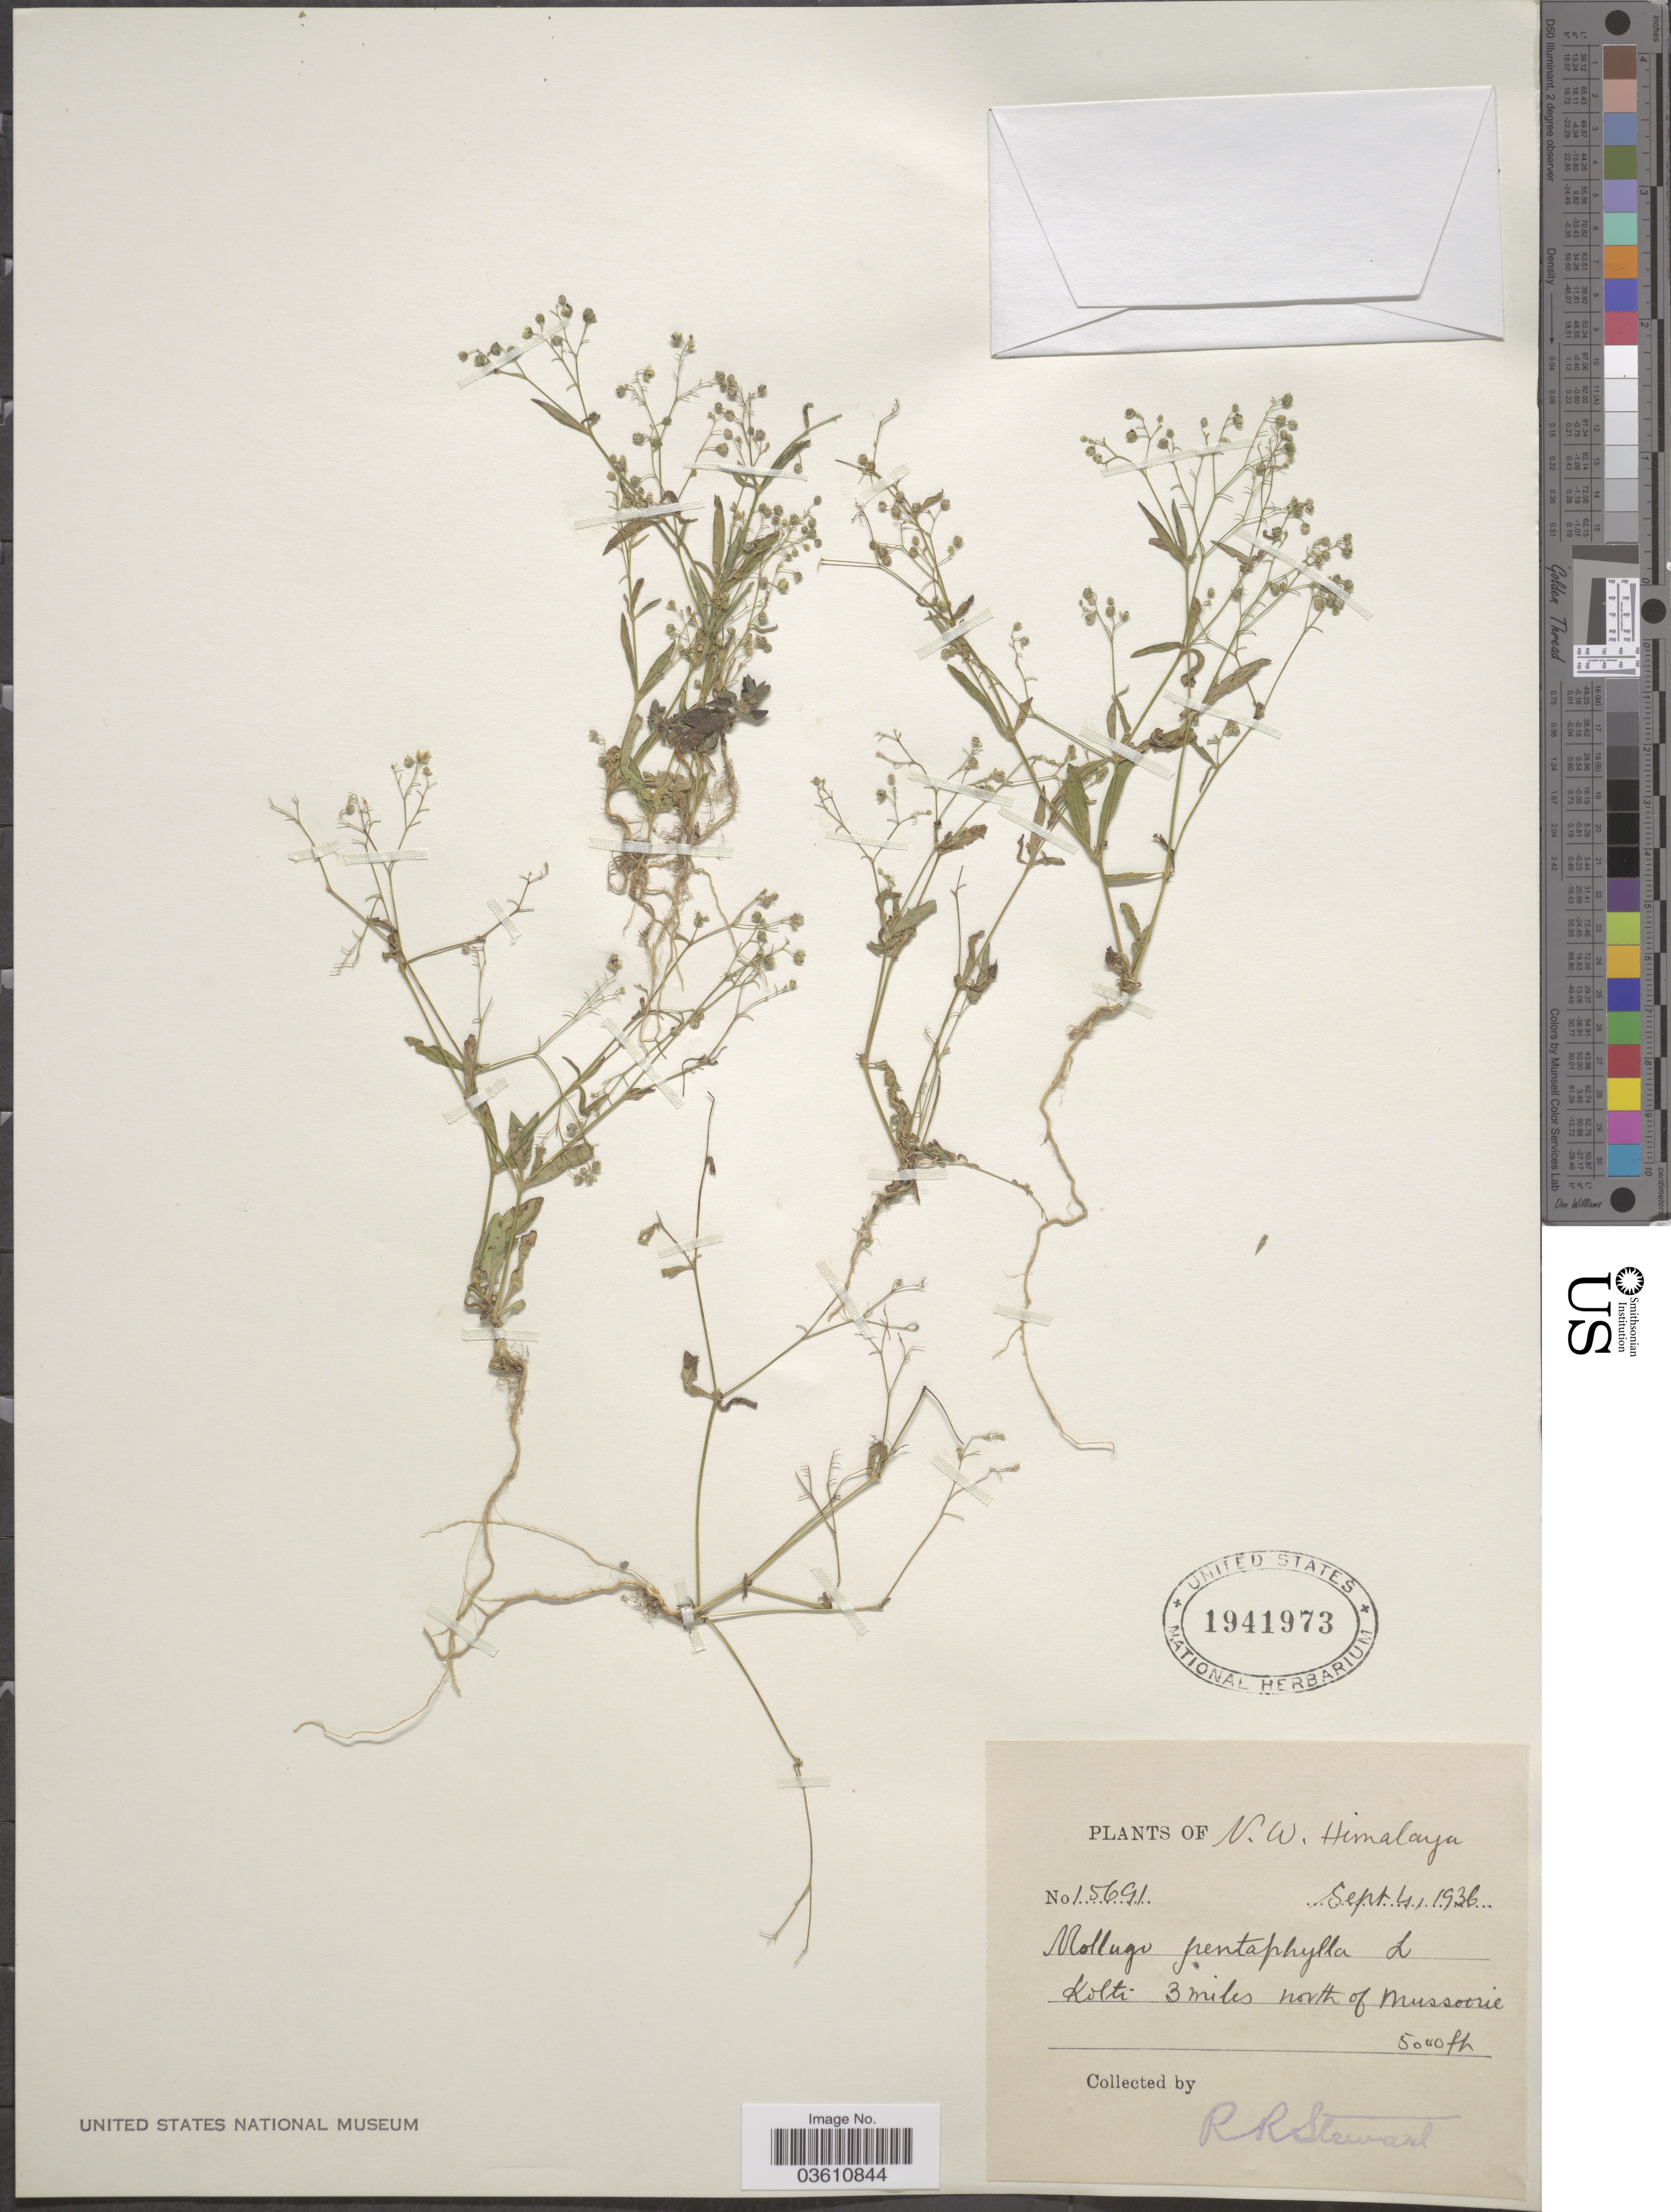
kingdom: Plantae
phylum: Tracheophyta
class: Magnoliopsida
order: Caryophyllales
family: Molluginaceae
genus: Trigastrotheca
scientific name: Trigastrotheca pentaphylla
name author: (L.) Thulin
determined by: Strong, Mark T., (BOT), Smithsonian Institution - National Museum of Natural History (UNITED STATES)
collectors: R. Stewart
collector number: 15691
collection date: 1936-09-04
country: India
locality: N.w. Himalaya. Kolti 3 miles north of Mussoorie.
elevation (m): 1524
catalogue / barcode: US 1941973